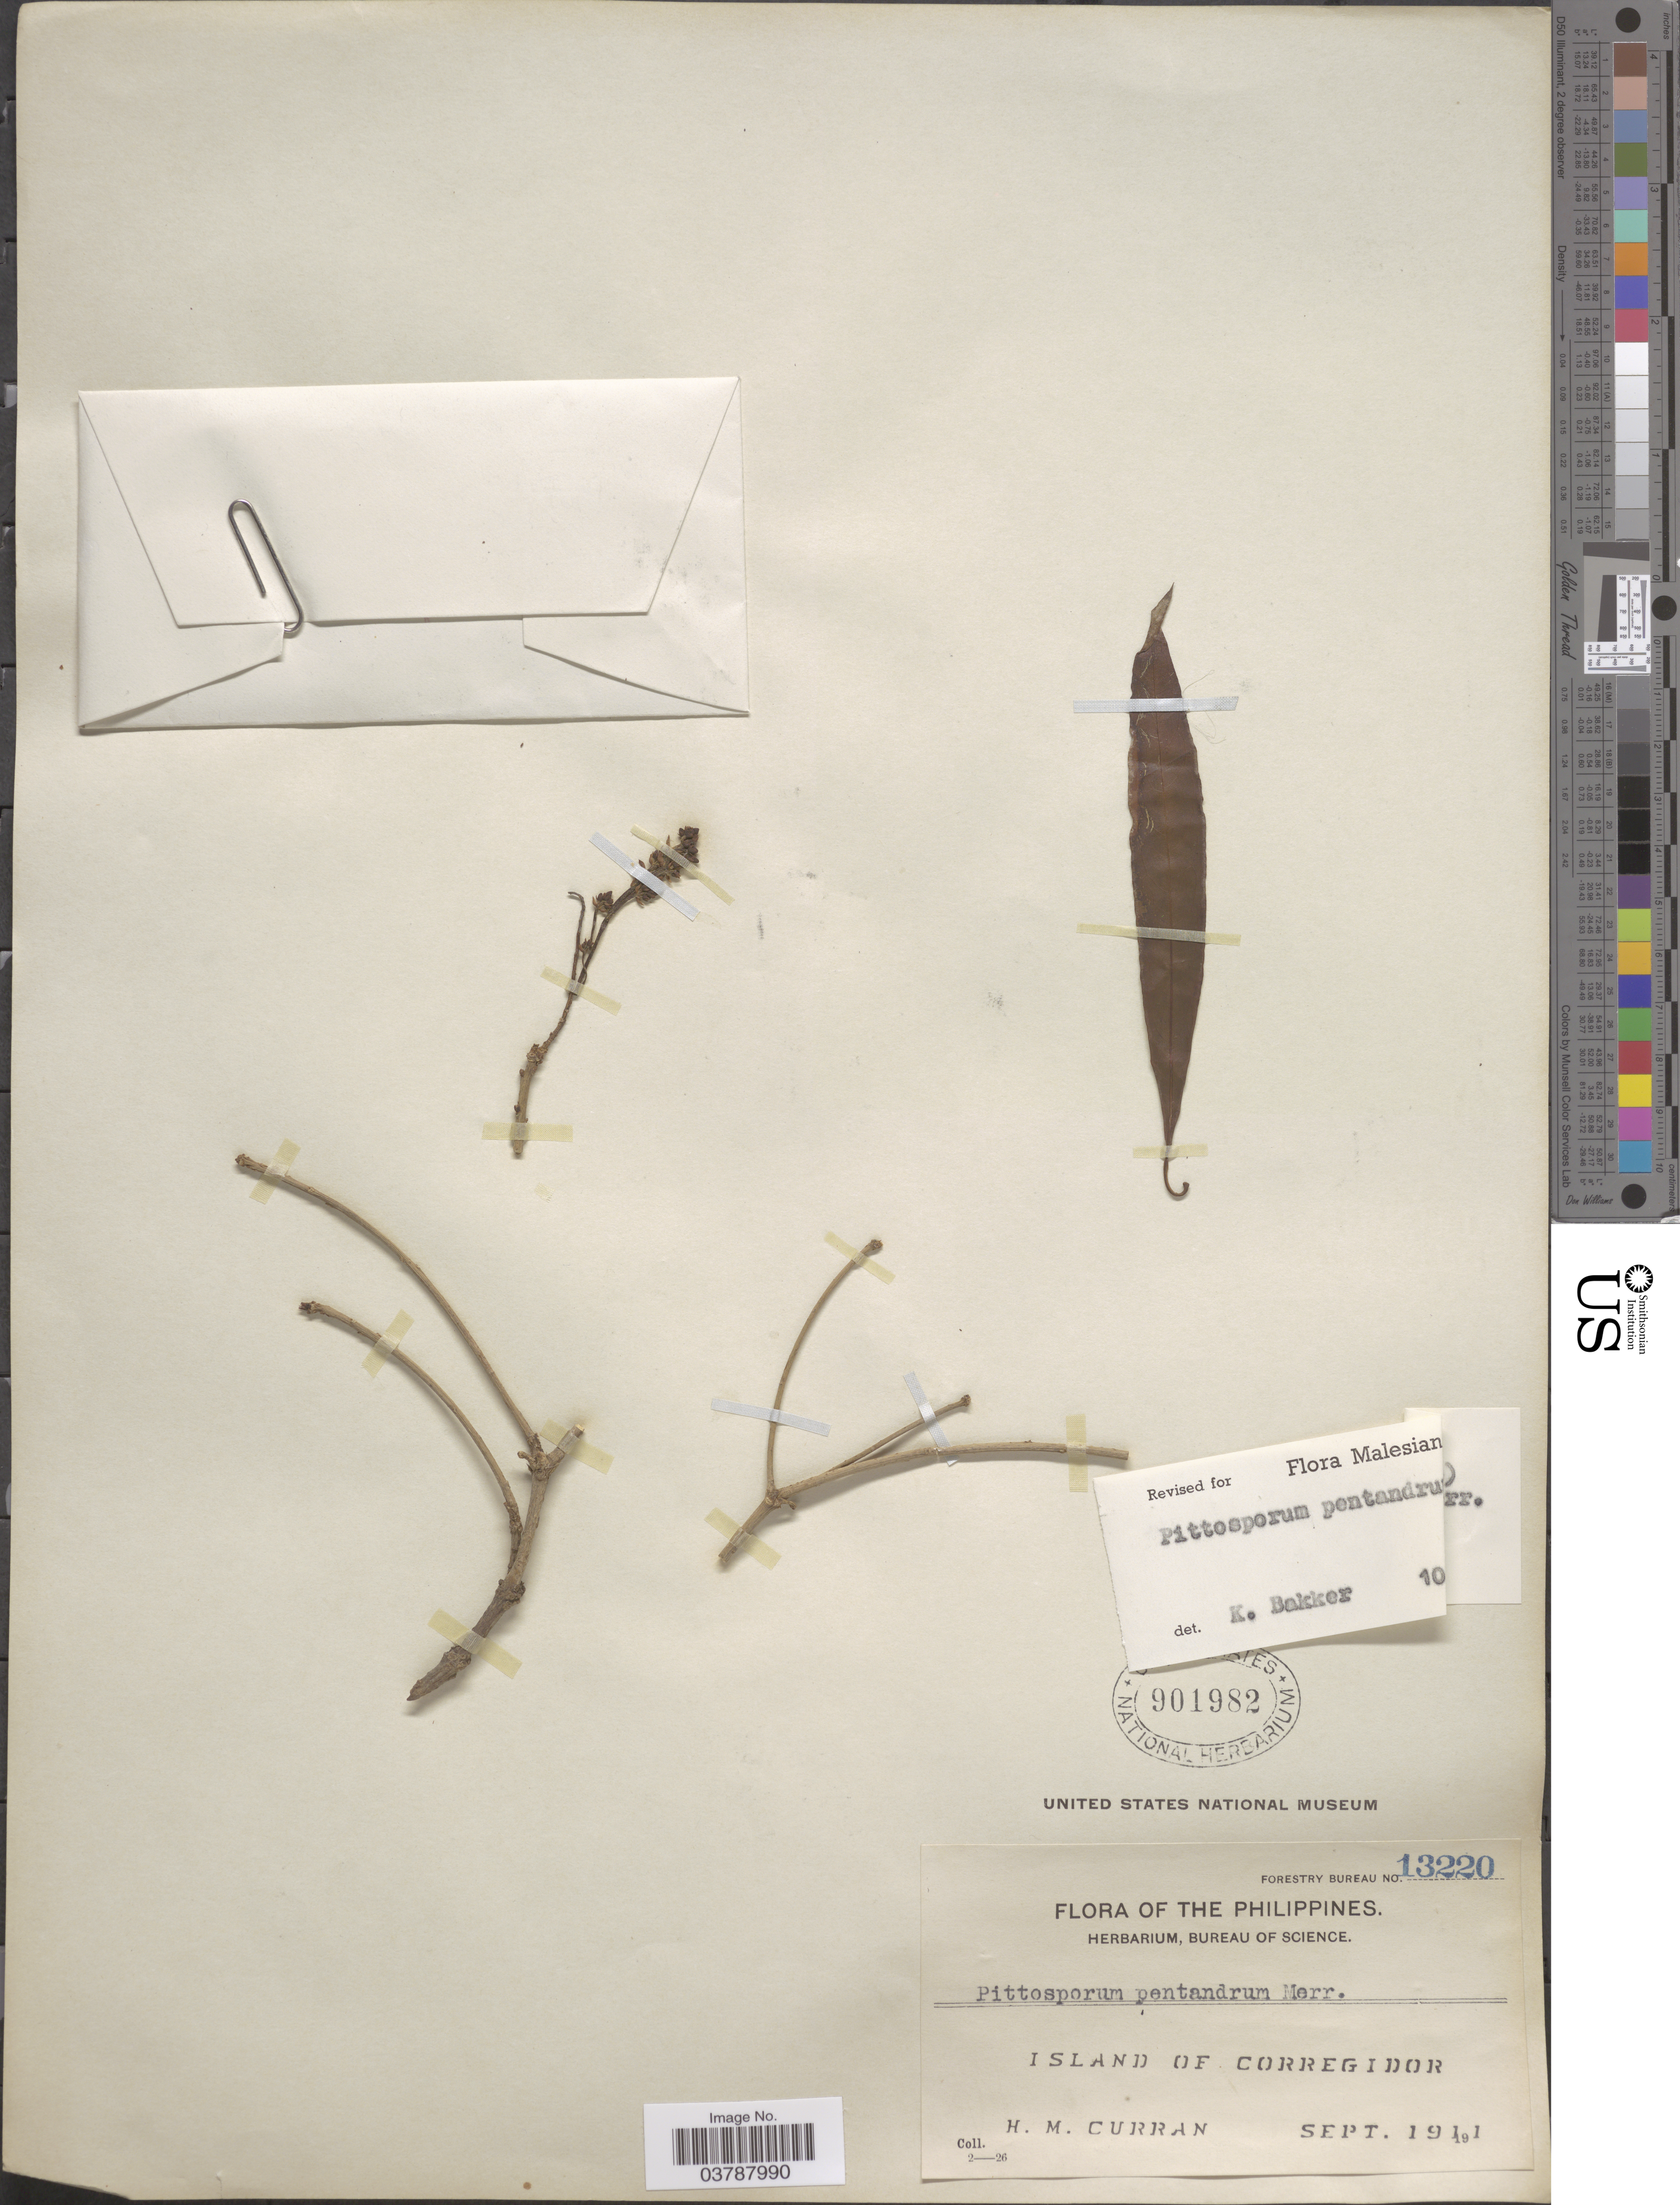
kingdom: Plantae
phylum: Tracheophyta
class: Magnoliopsida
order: Apiales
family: Pittosporaceae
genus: Pittosporum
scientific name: Pittosporum pentandrum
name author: (Blanco) Merr.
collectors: H. M. Curran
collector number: Forestry Bureau 13220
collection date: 1911-09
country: Philippines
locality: Island of Corregidor.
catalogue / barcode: US 901982